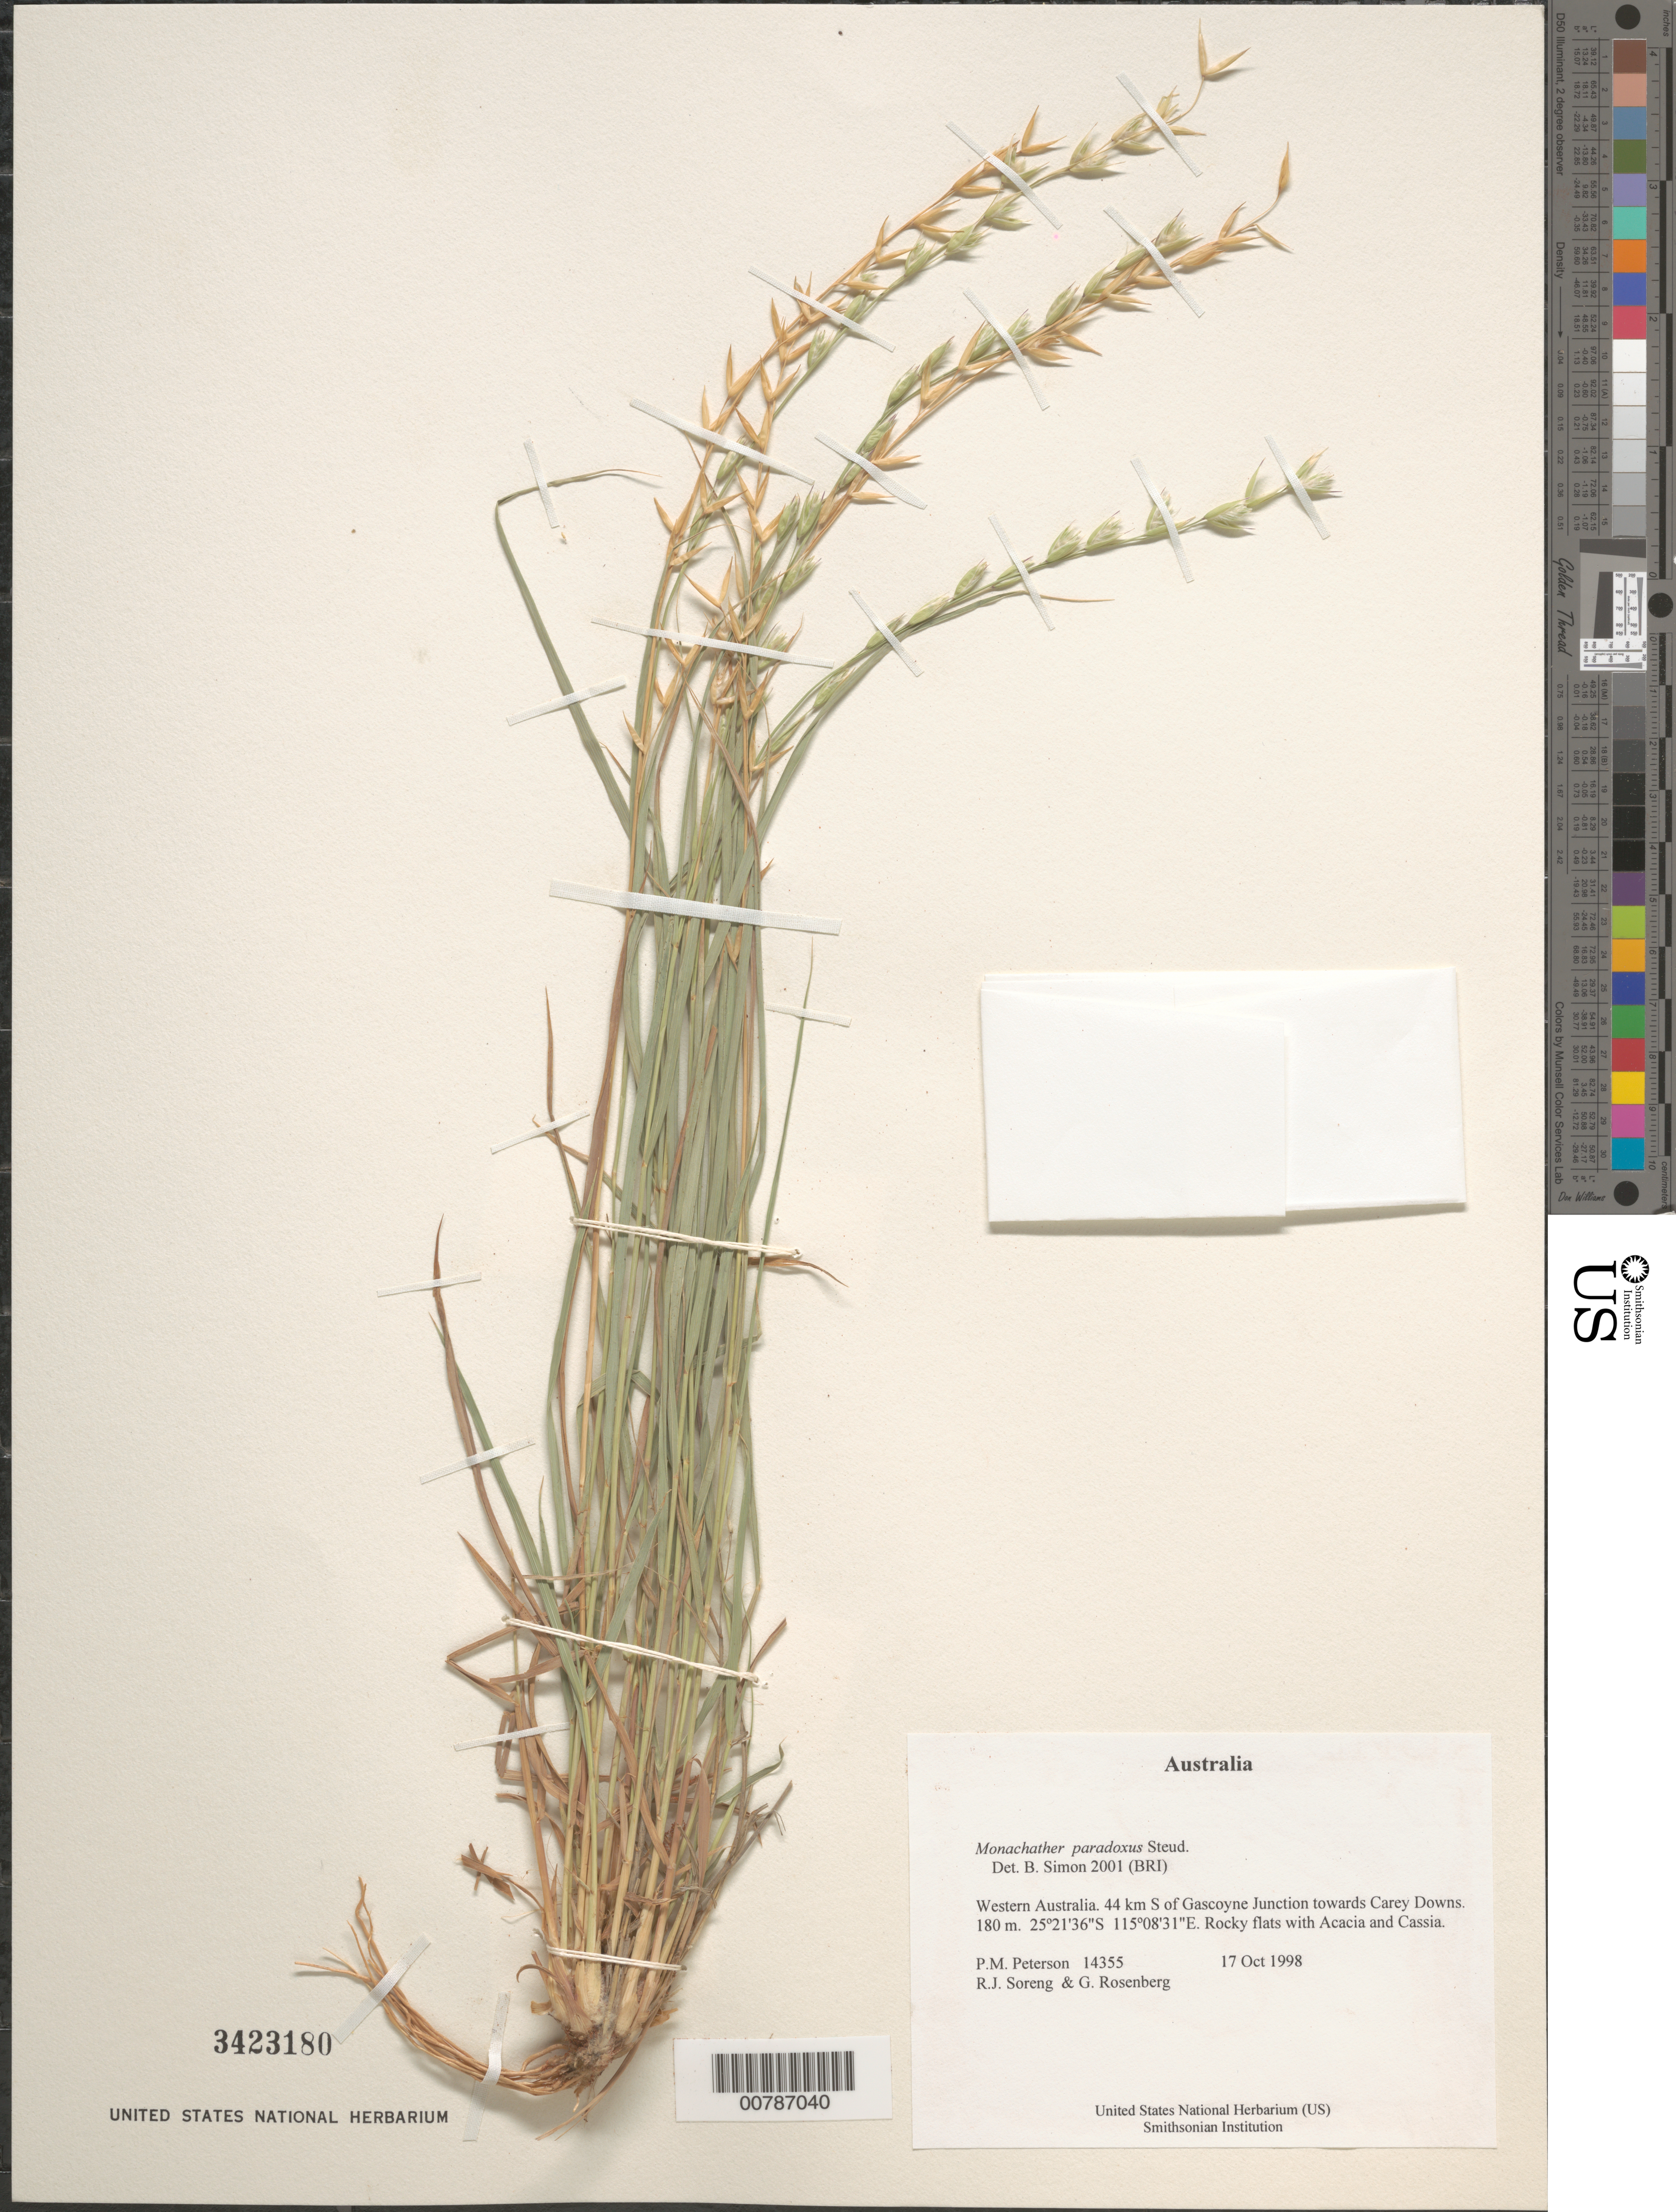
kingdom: Plantae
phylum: Tracheophyta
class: Liliopsida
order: Poales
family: Poaceae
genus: Monachather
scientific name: Monachather paradoxus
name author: Steud.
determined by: Simon, B.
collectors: P. M. Peterson, R. J. Soreng & G. Rosenberg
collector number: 14355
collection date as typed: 17 Oct 1998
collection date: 1998-10-17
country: Australia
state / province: Western Australia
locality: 44 km S of Gascoyne Junction towards Carey Downs.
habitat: Rocky flats with Acacia and Cassia.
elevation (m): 180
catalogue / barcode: US 3423180